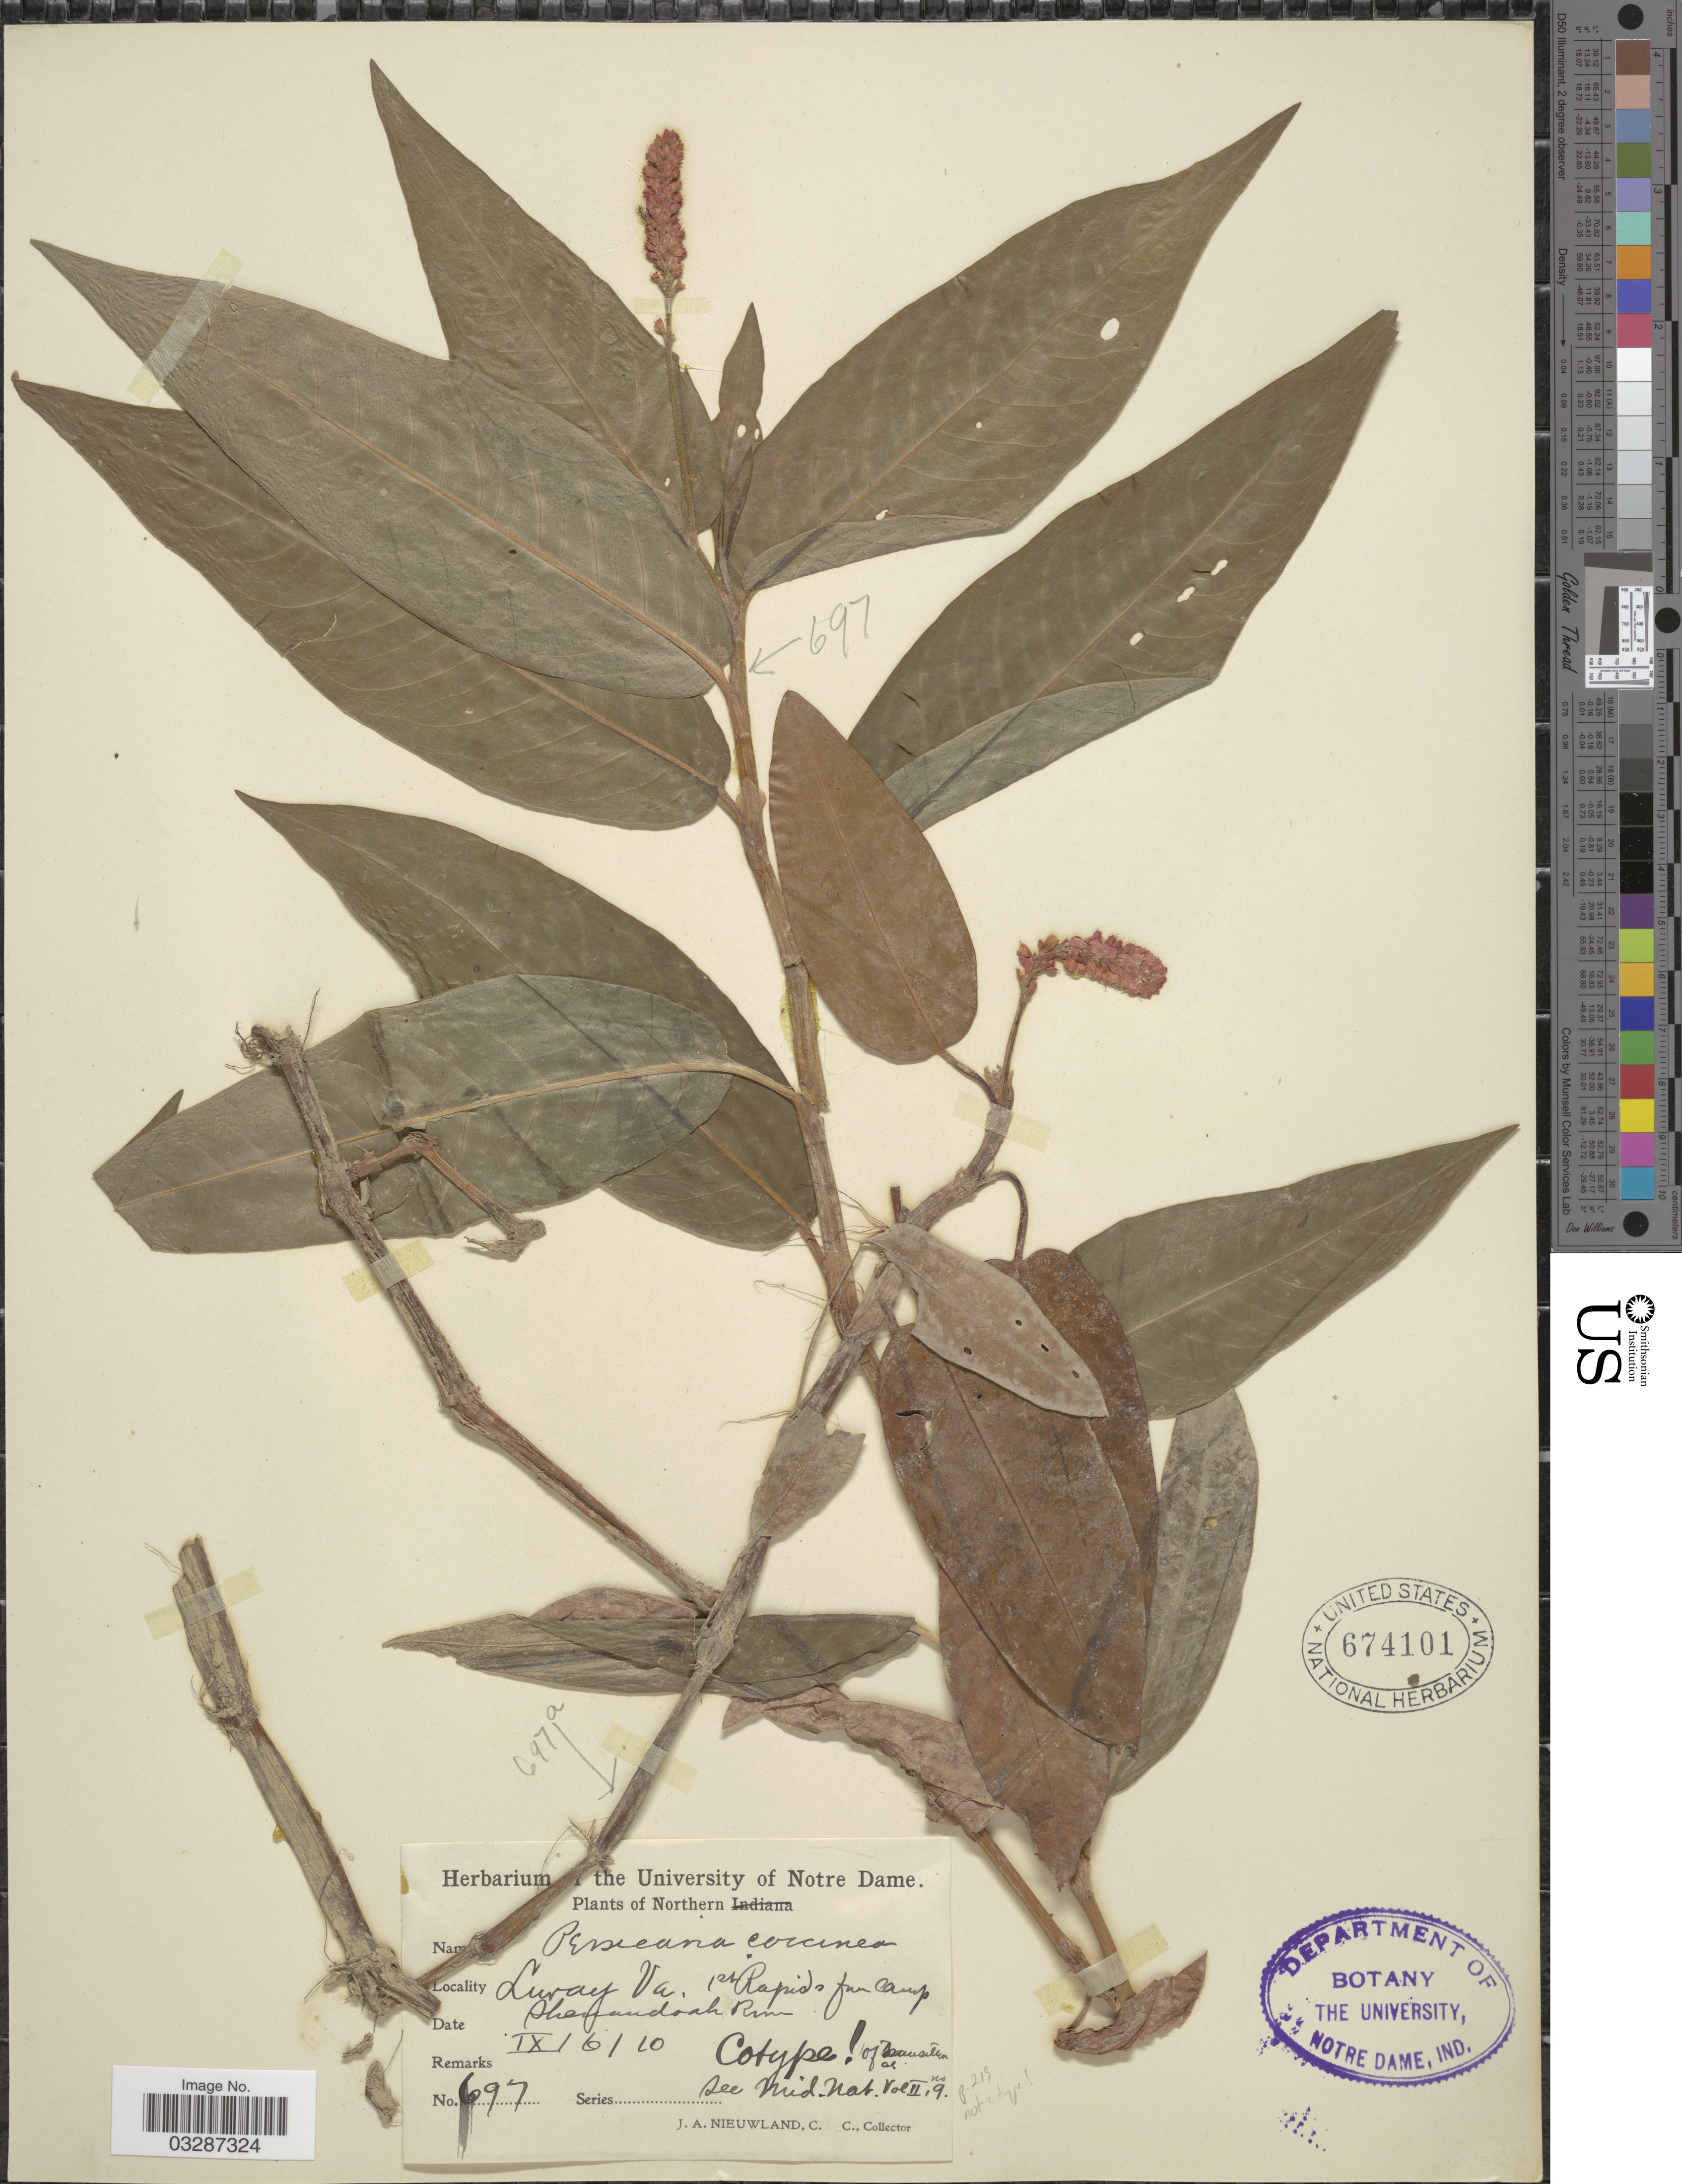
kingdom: Plantae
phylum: Tracheophyta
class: Magnoliopsida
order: Caryophyllales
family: Polygonaceae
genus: Persicaria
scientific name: Persicaria amphibia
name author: (L.) Delarbre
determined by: Atha, D. E.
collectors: J. A. Nieuwland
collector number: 697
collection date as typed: Transcribed d/m/y: 6/9/10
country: United States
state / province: Virginia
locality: Luray Va, 1st Rapids from camp. Shenandoah River.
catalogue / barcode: US 674101